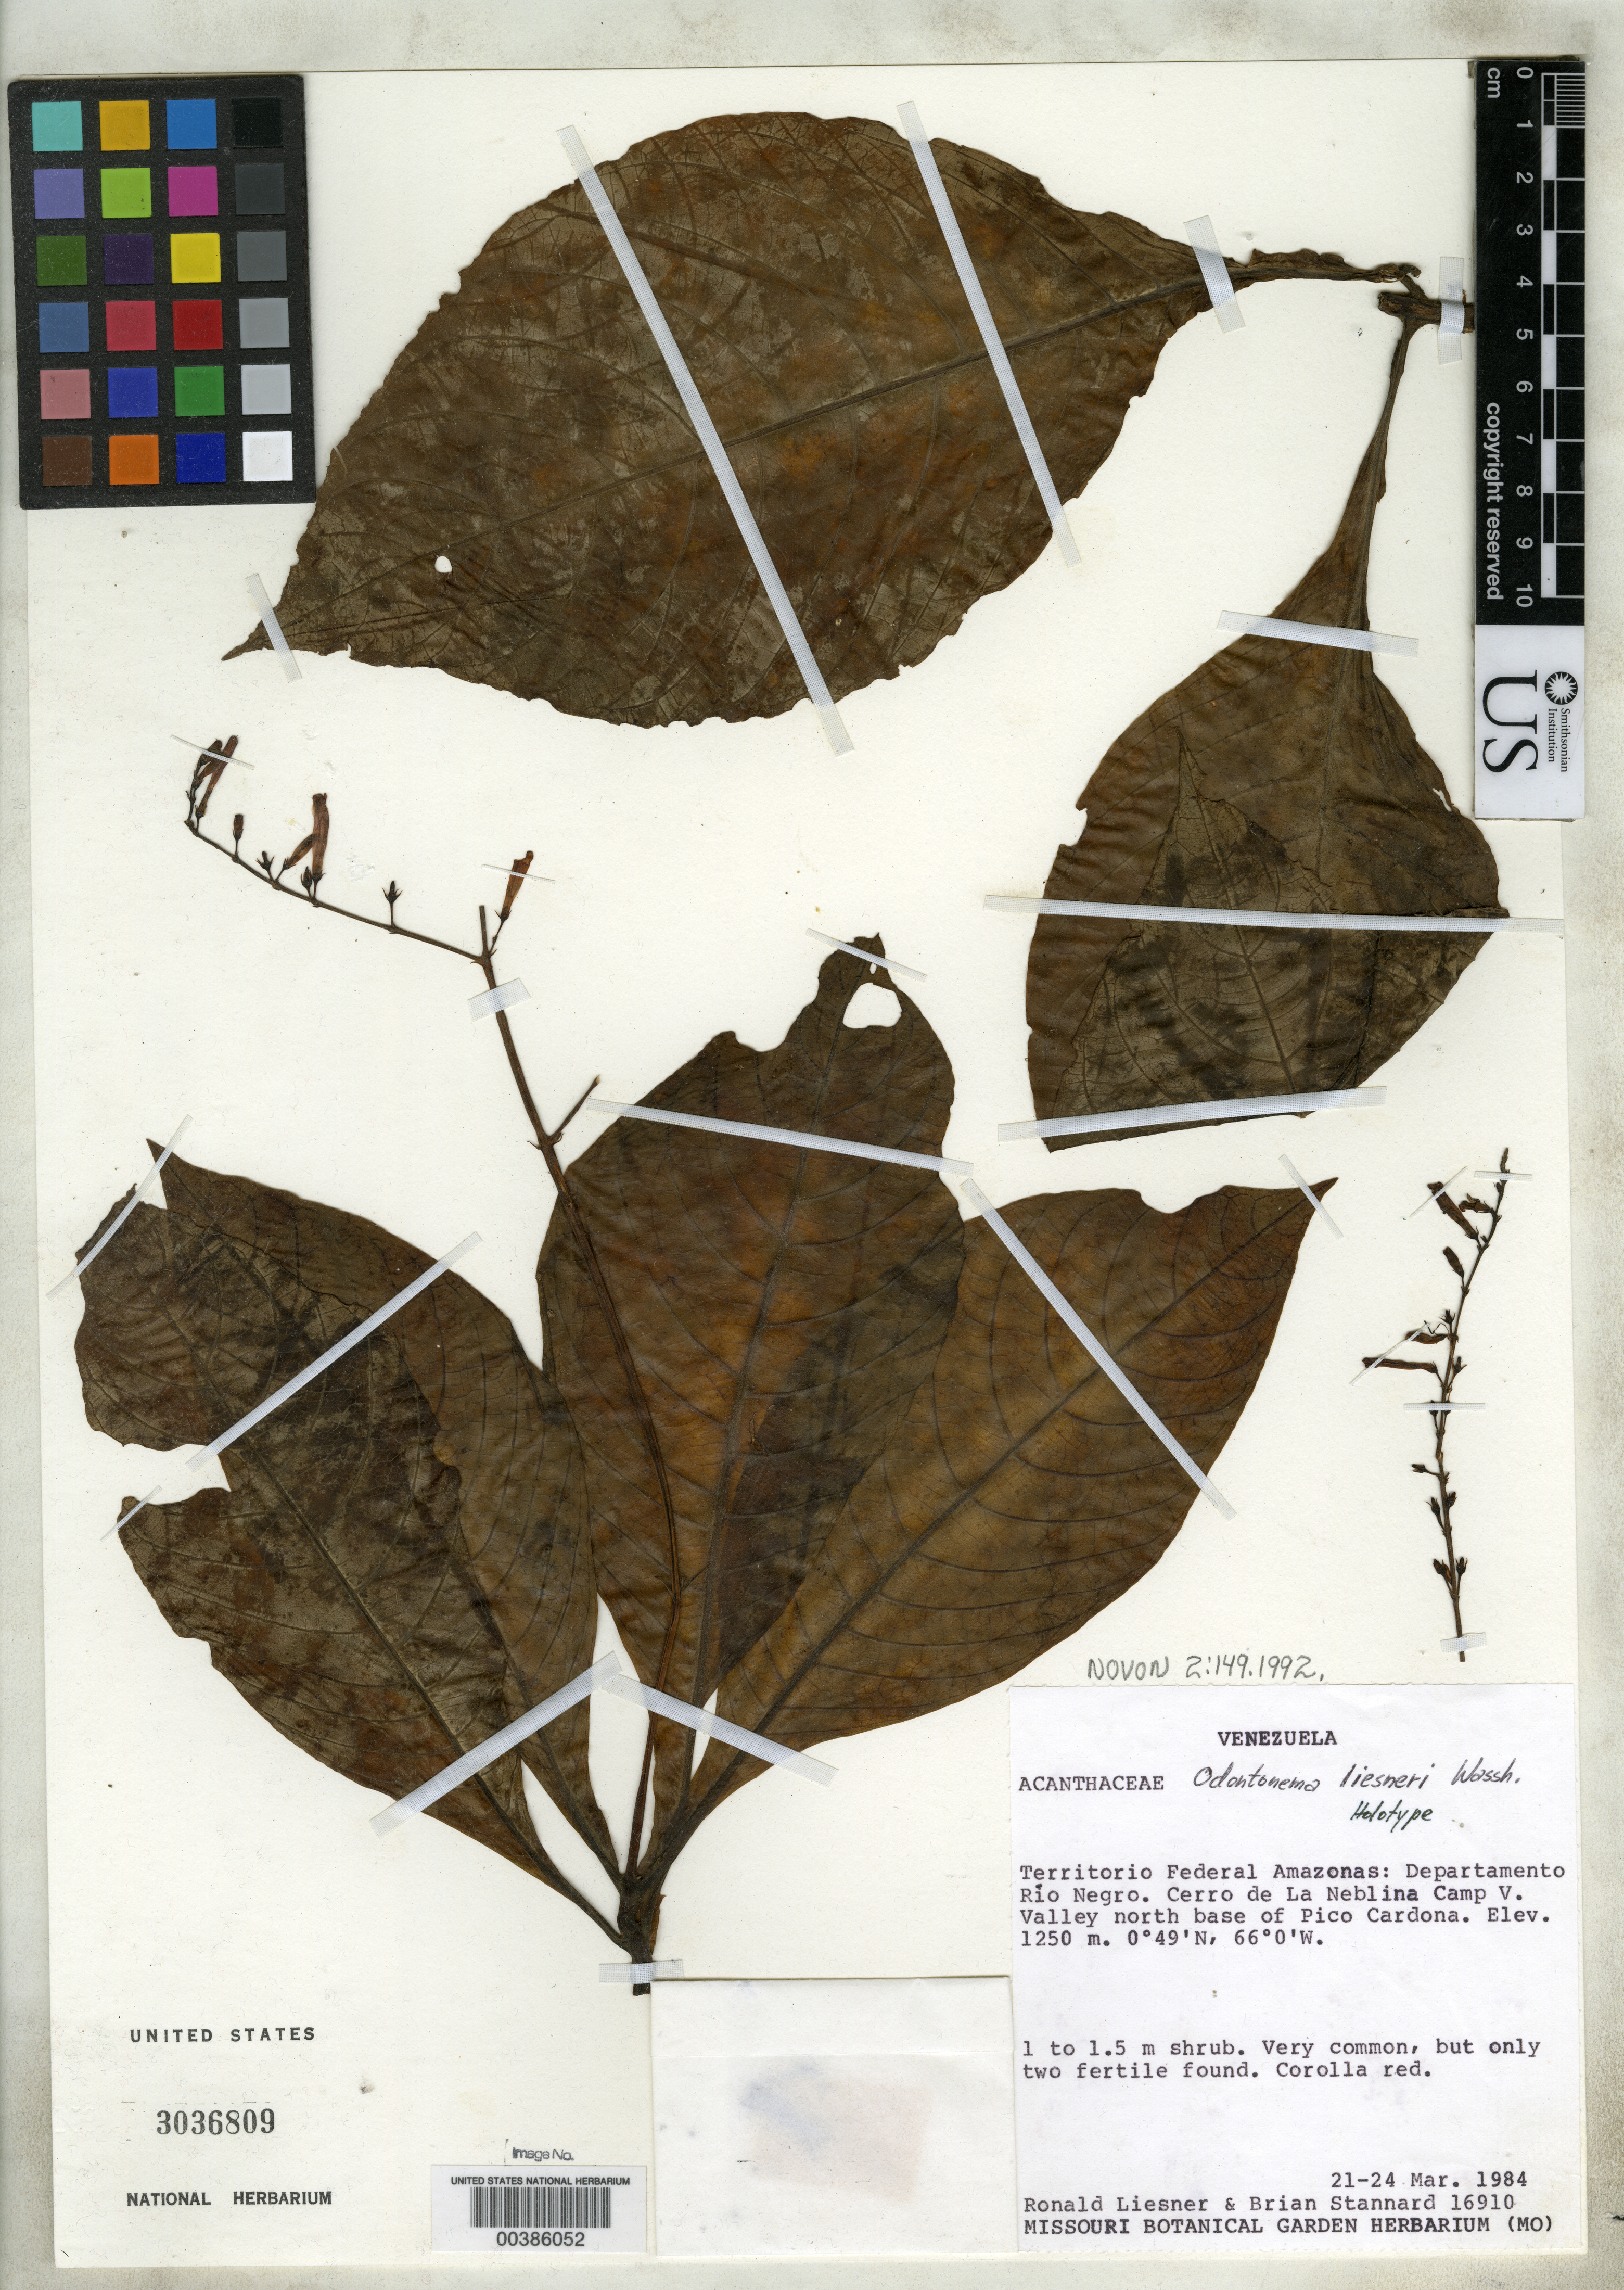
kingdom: Plantae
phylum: Tracheophyta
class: Magnoliopsida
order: Lamiales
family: Acanthaceae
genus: Odontonema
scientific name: Odontonema liesneri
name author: Wassh.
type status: Holotype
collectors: R. L. Liesner & B. L. Stannard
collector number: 16910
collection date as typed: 21 Mar 1984 to 24 Mar 1984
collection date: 1984-03-21/1984-03-24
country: Venezuela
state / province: Amazonas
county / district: Rio Negro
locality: Cerro de la Neblina, Camp V, Valley N base of Pico Cardona.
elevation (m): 1250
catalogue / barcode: US 3036809